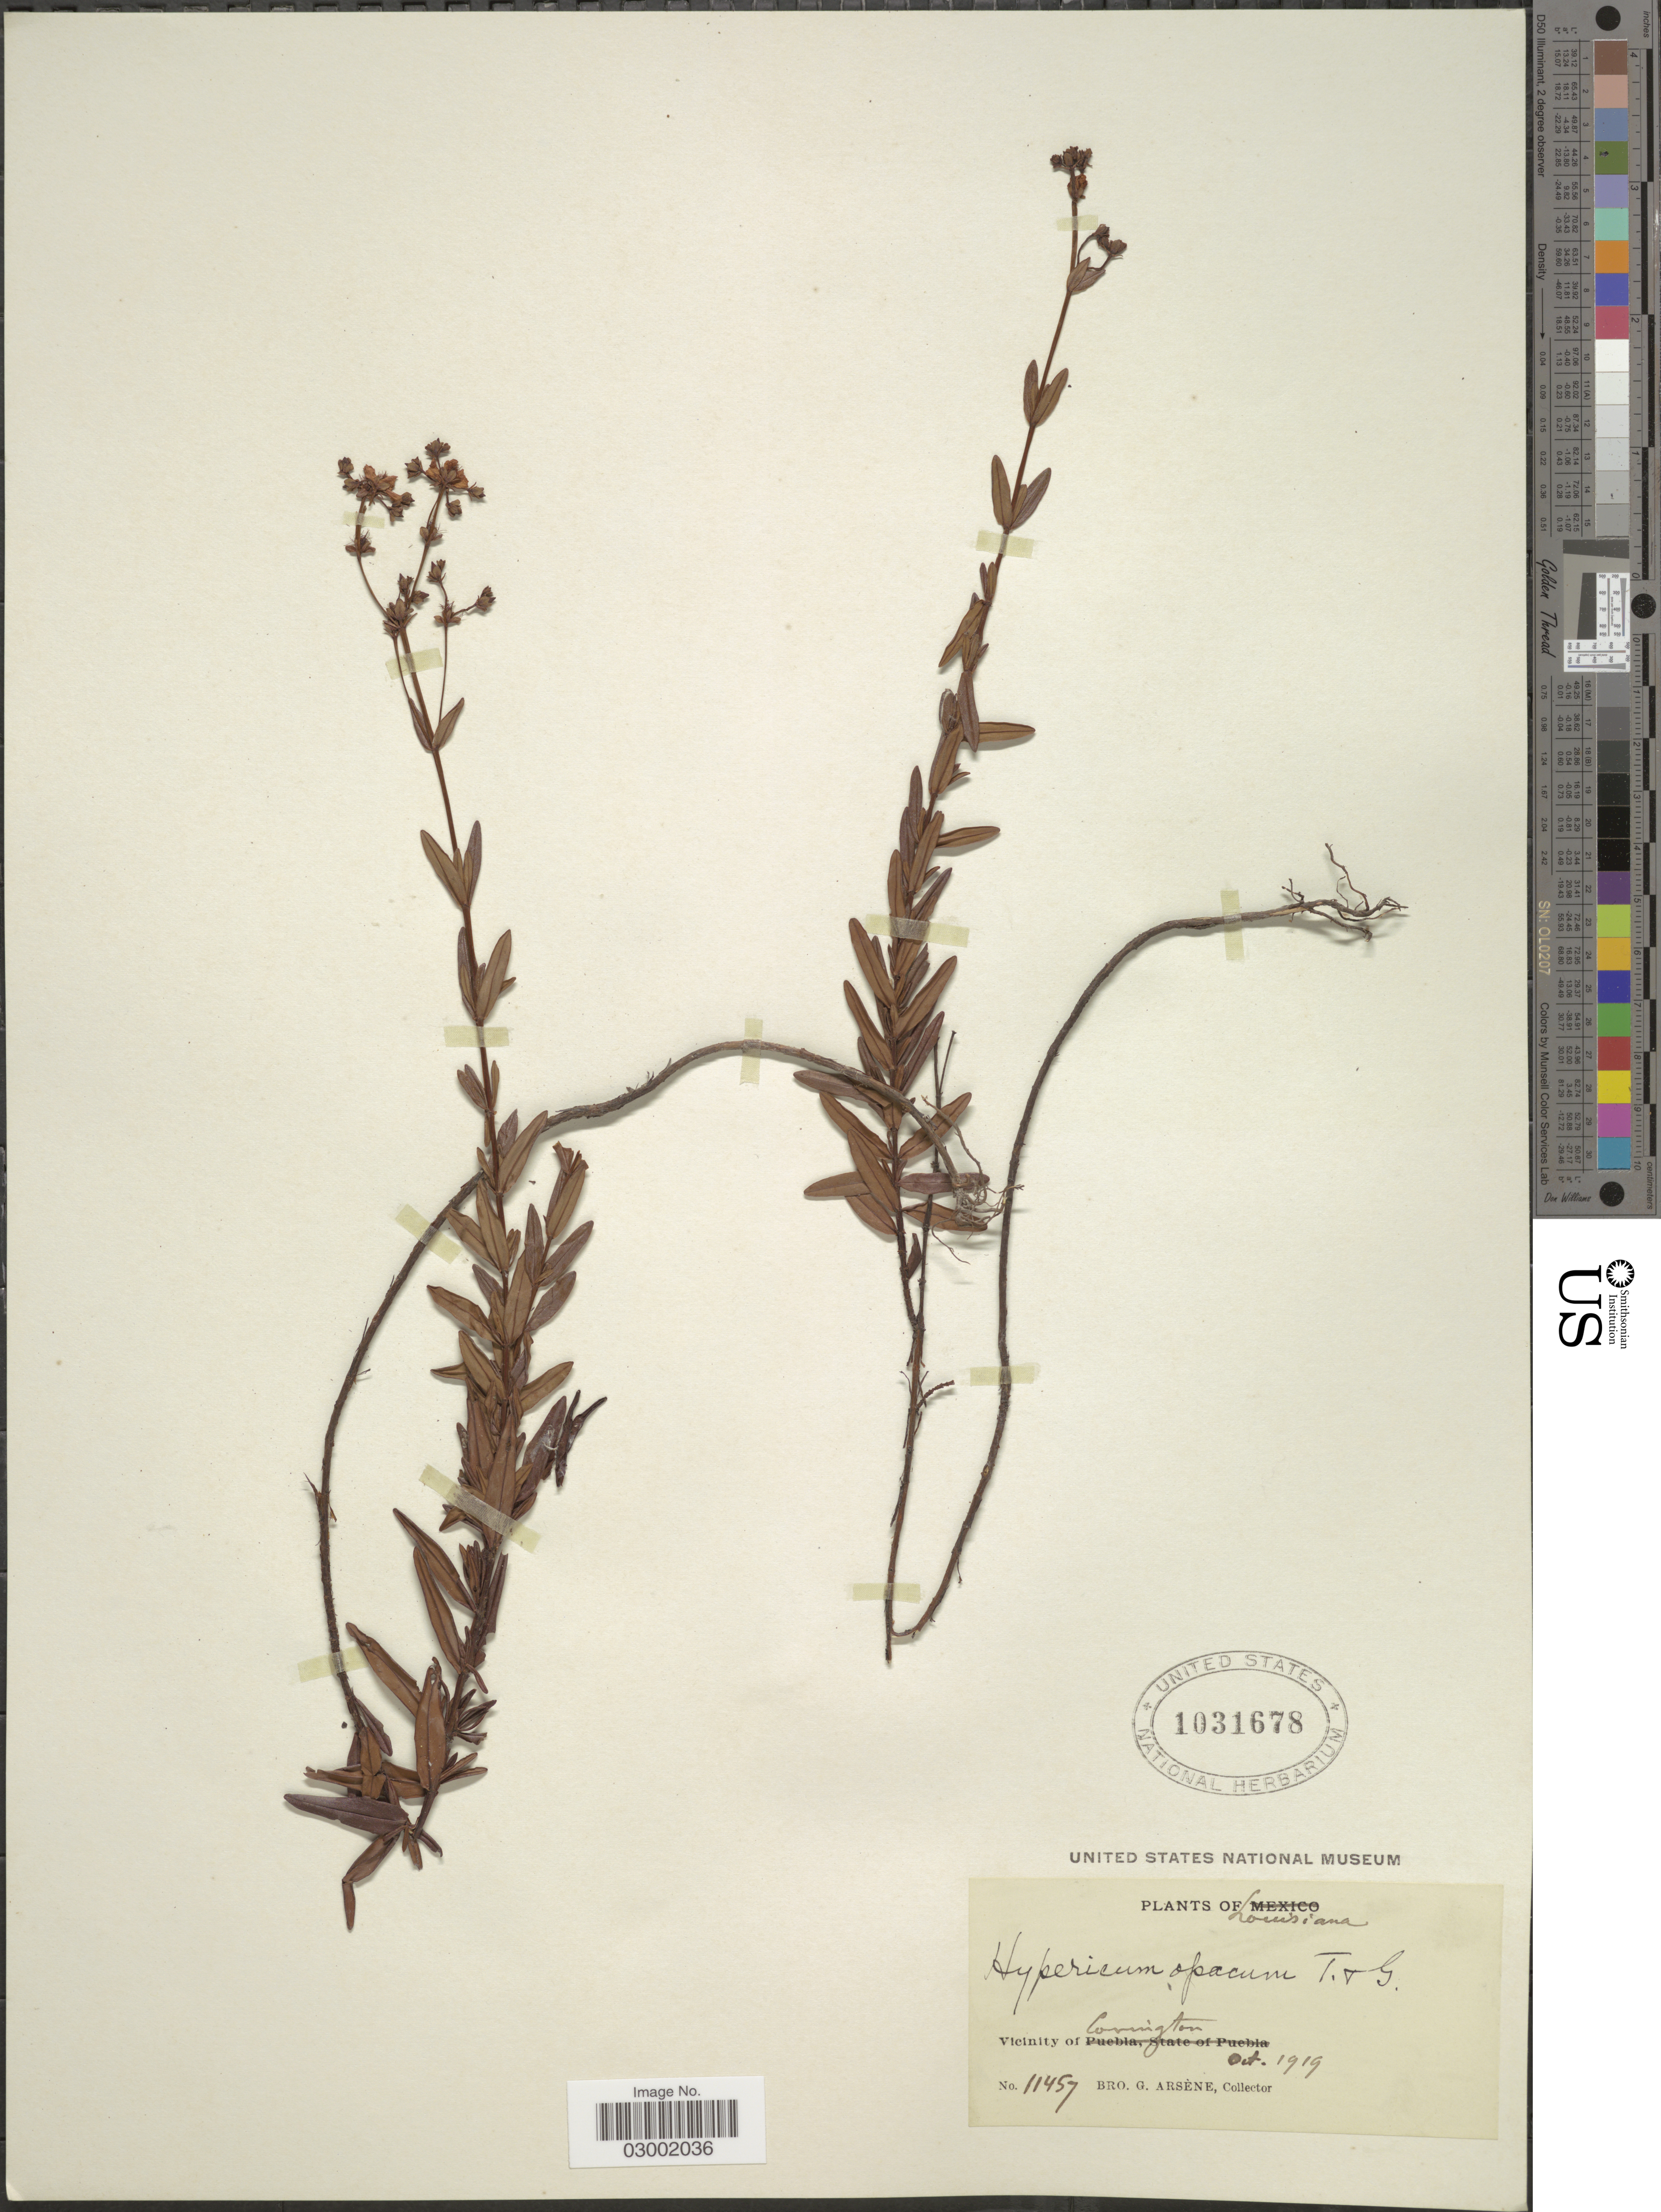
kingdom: Plantae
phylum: Tracheophyta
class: Magnoliopsida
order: Malpighiales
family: Hypericaceae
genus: Hypericum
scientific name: Hypericum opacum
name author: Torr. & A. Gray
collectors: Bro. G. Arsène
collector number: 11457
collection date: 1919-10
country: United States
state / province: Louisiana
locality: Vicinity of Covington.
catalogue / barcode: US 1031678